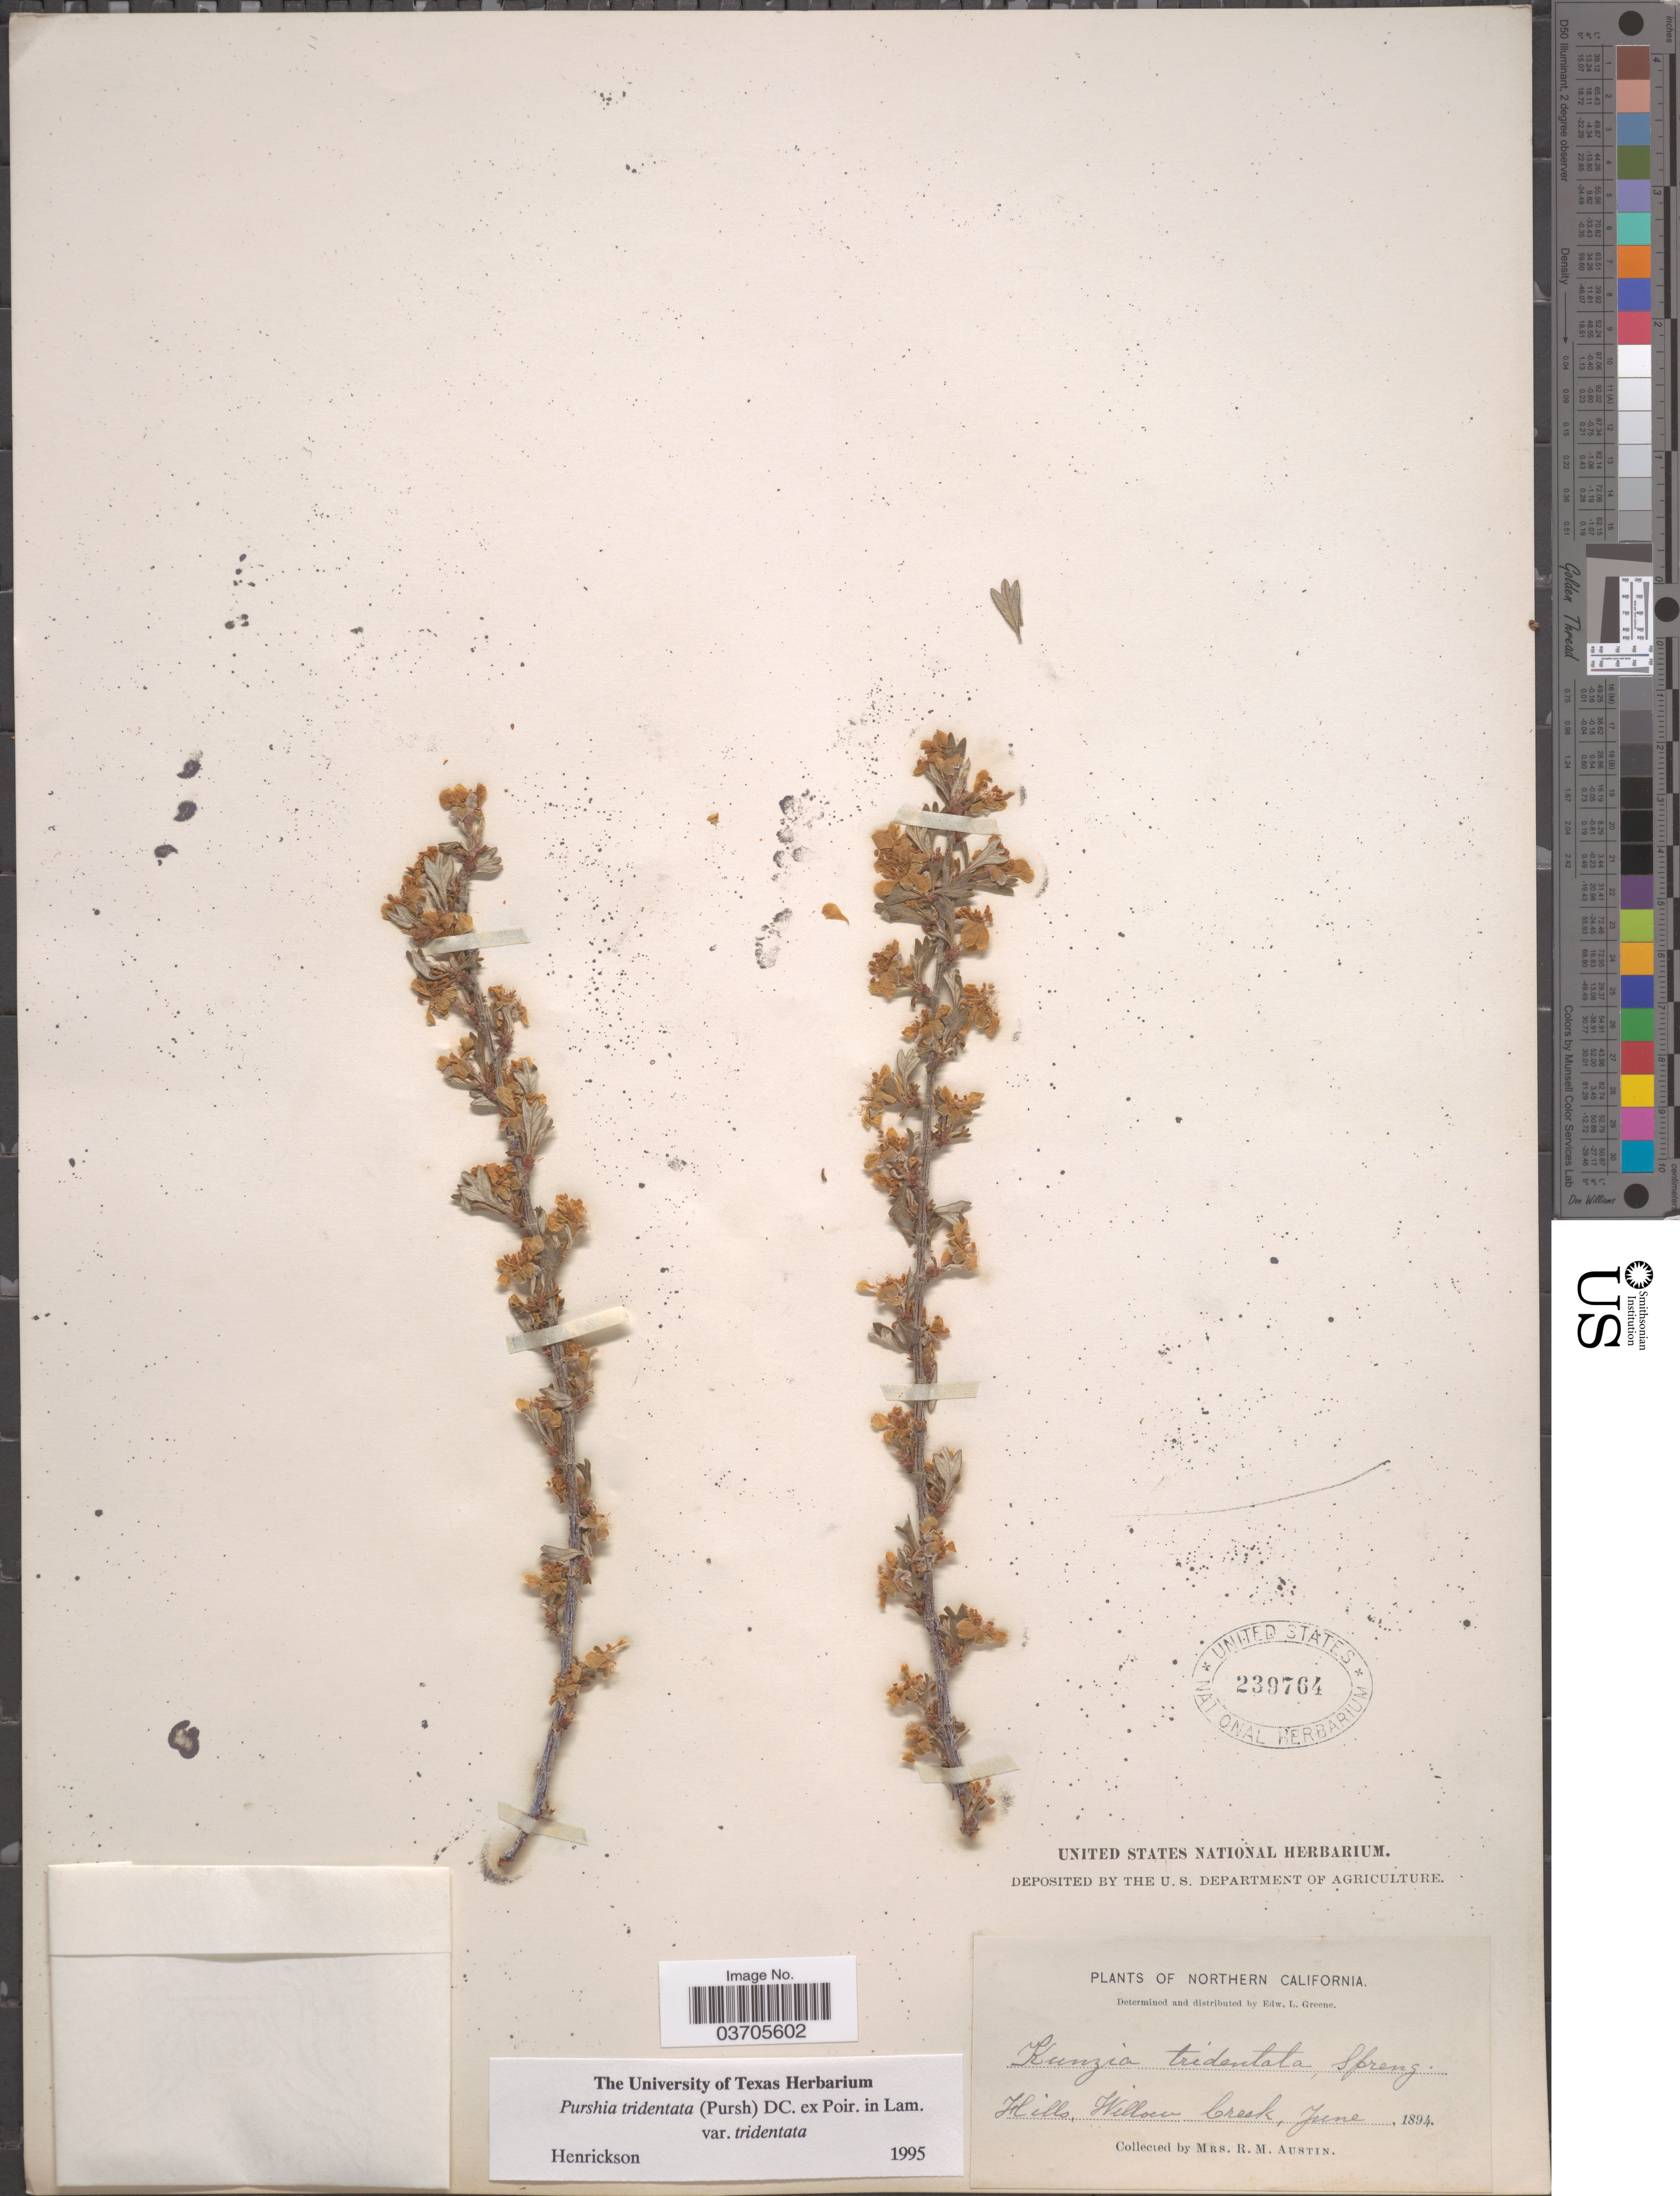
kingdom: Plantae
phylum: Tracheophyta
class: Magnoliopsida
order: Rosales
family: Rosaceae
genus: Purshia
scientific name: Purshia tridentata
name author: (Pursh) DC.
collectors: R. Austin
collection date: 1894-06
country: United States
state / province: California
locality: Northern California. Hills, Willow Creek.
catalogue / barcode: US 239764